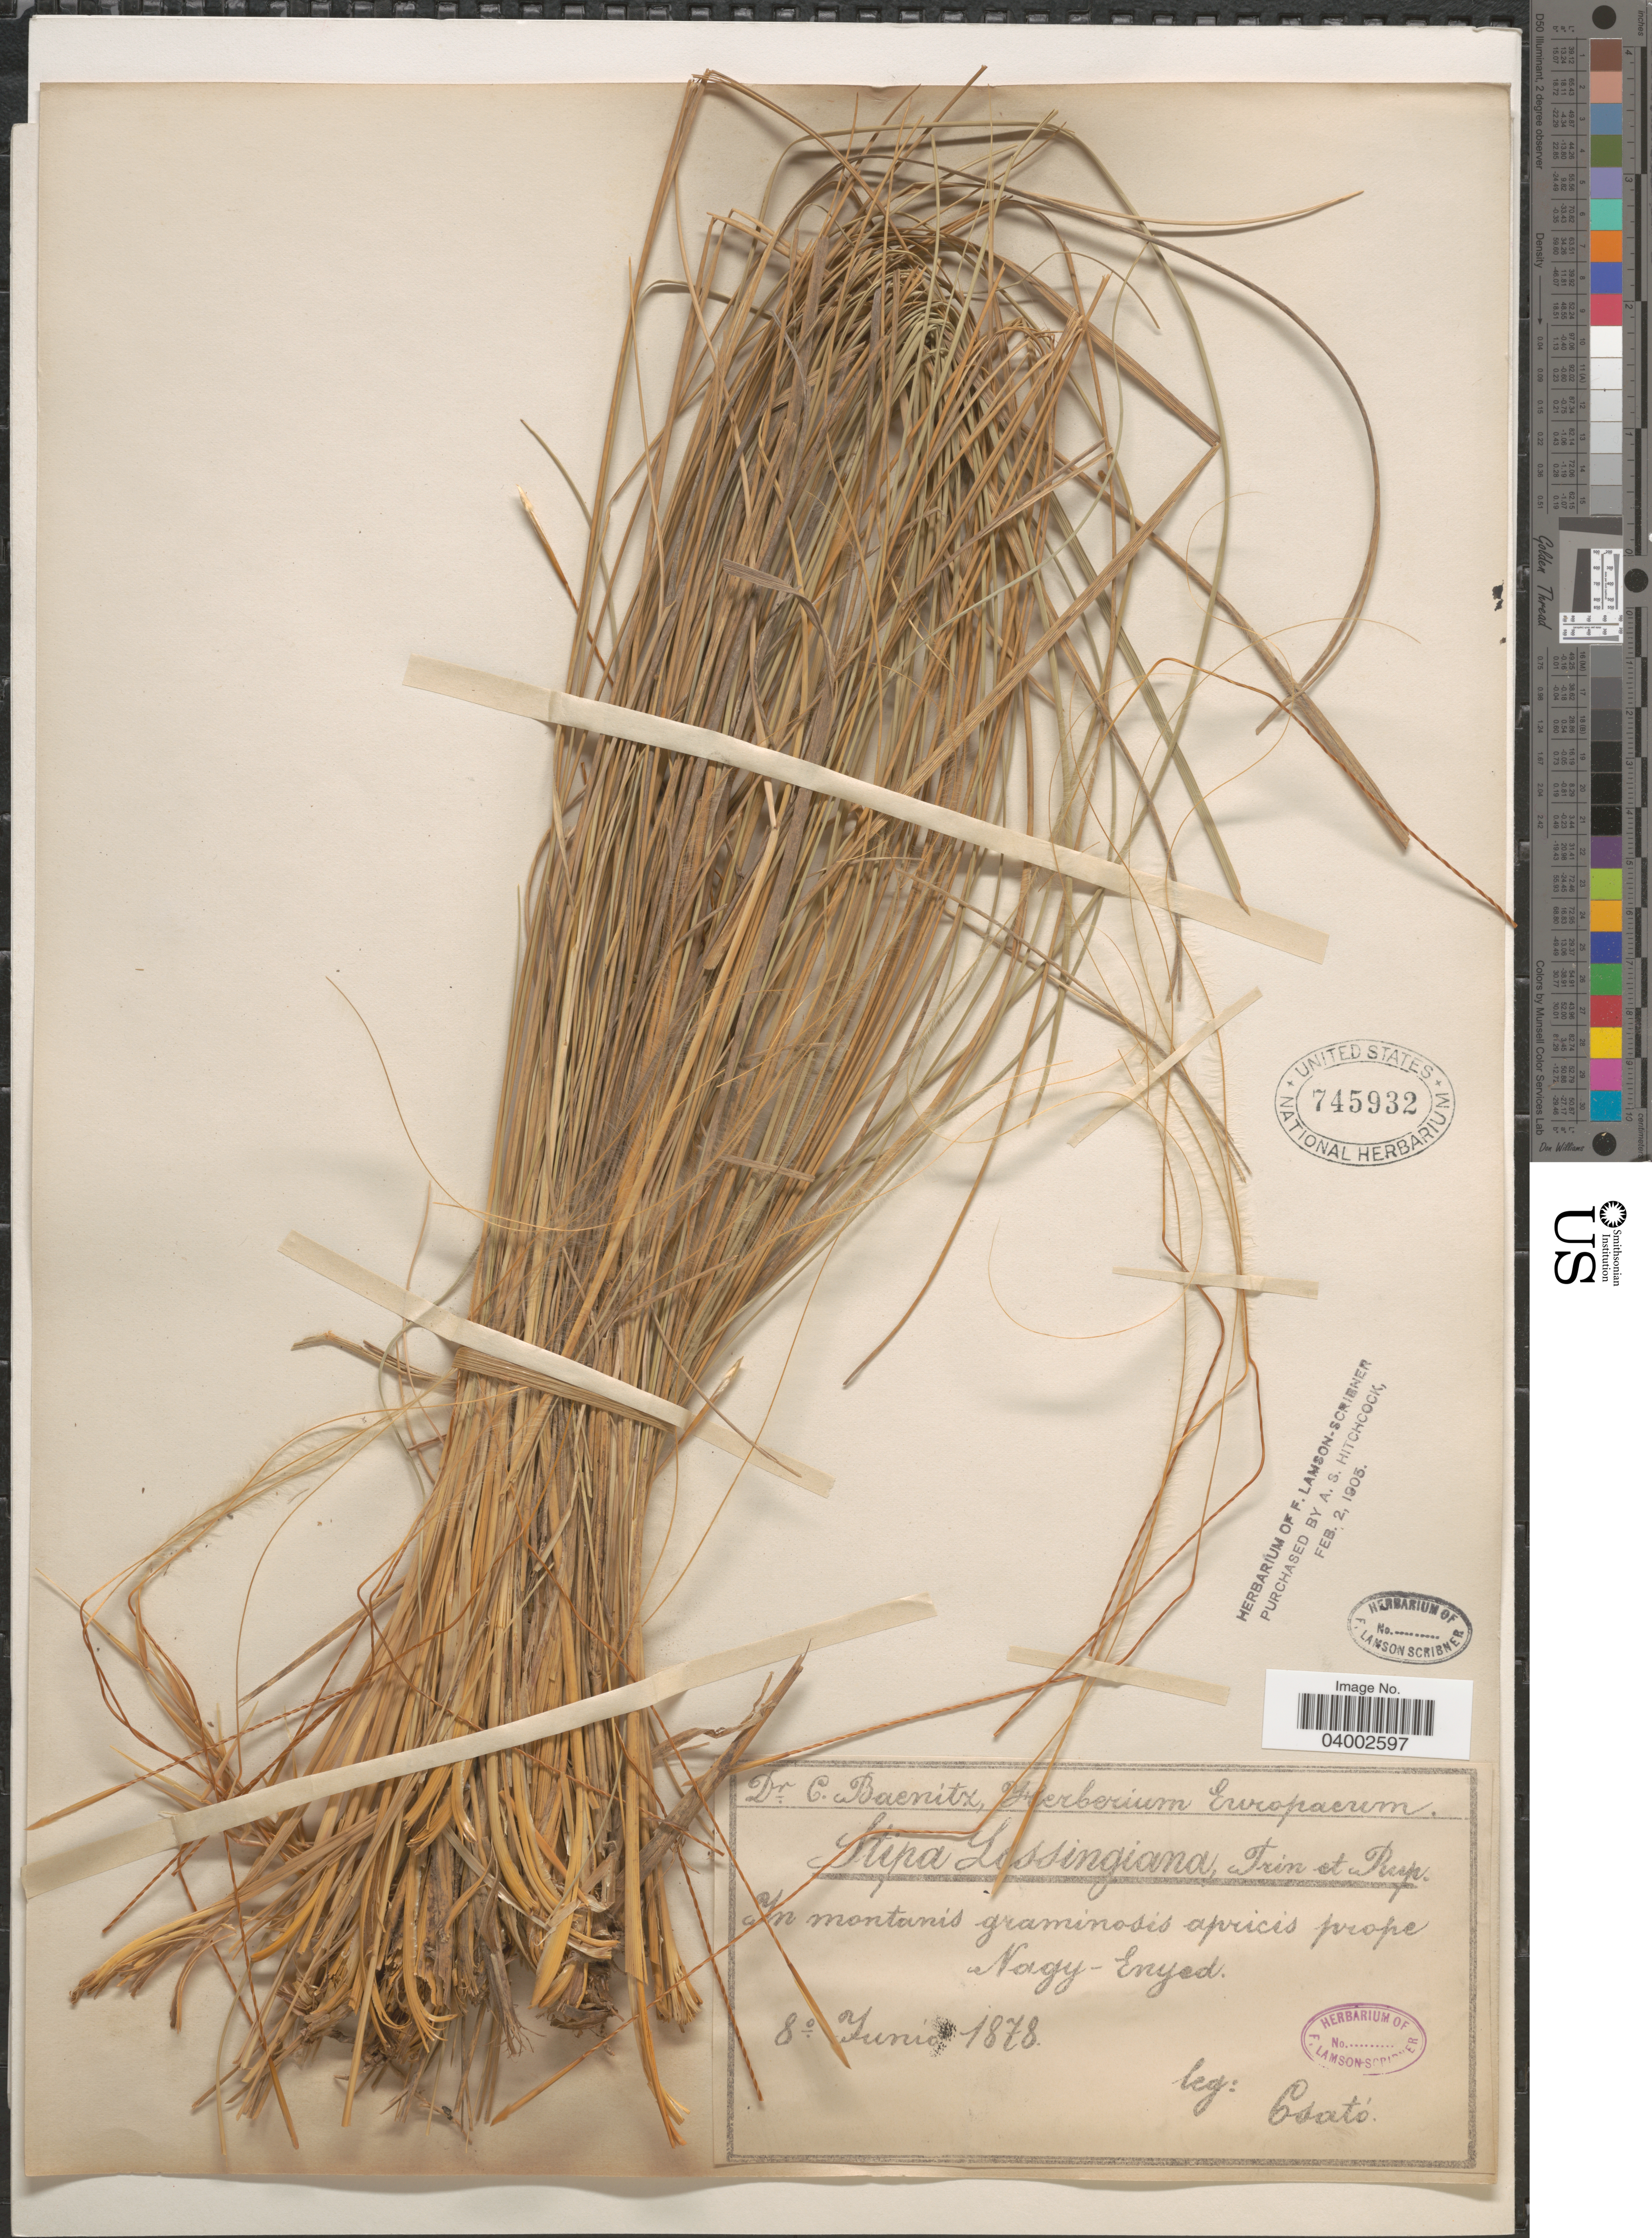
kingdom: Plantae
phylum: Tracheophyta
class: Liliopsida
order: Poales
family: Poaceae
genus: Stipa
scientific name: Stipa lessingiana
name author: Trin. & Rupr.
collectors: Csató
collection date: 1878-06-08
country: Romania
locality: In montanis graminosis apricis prope Nagy-Enyed.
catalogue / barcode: US 745932